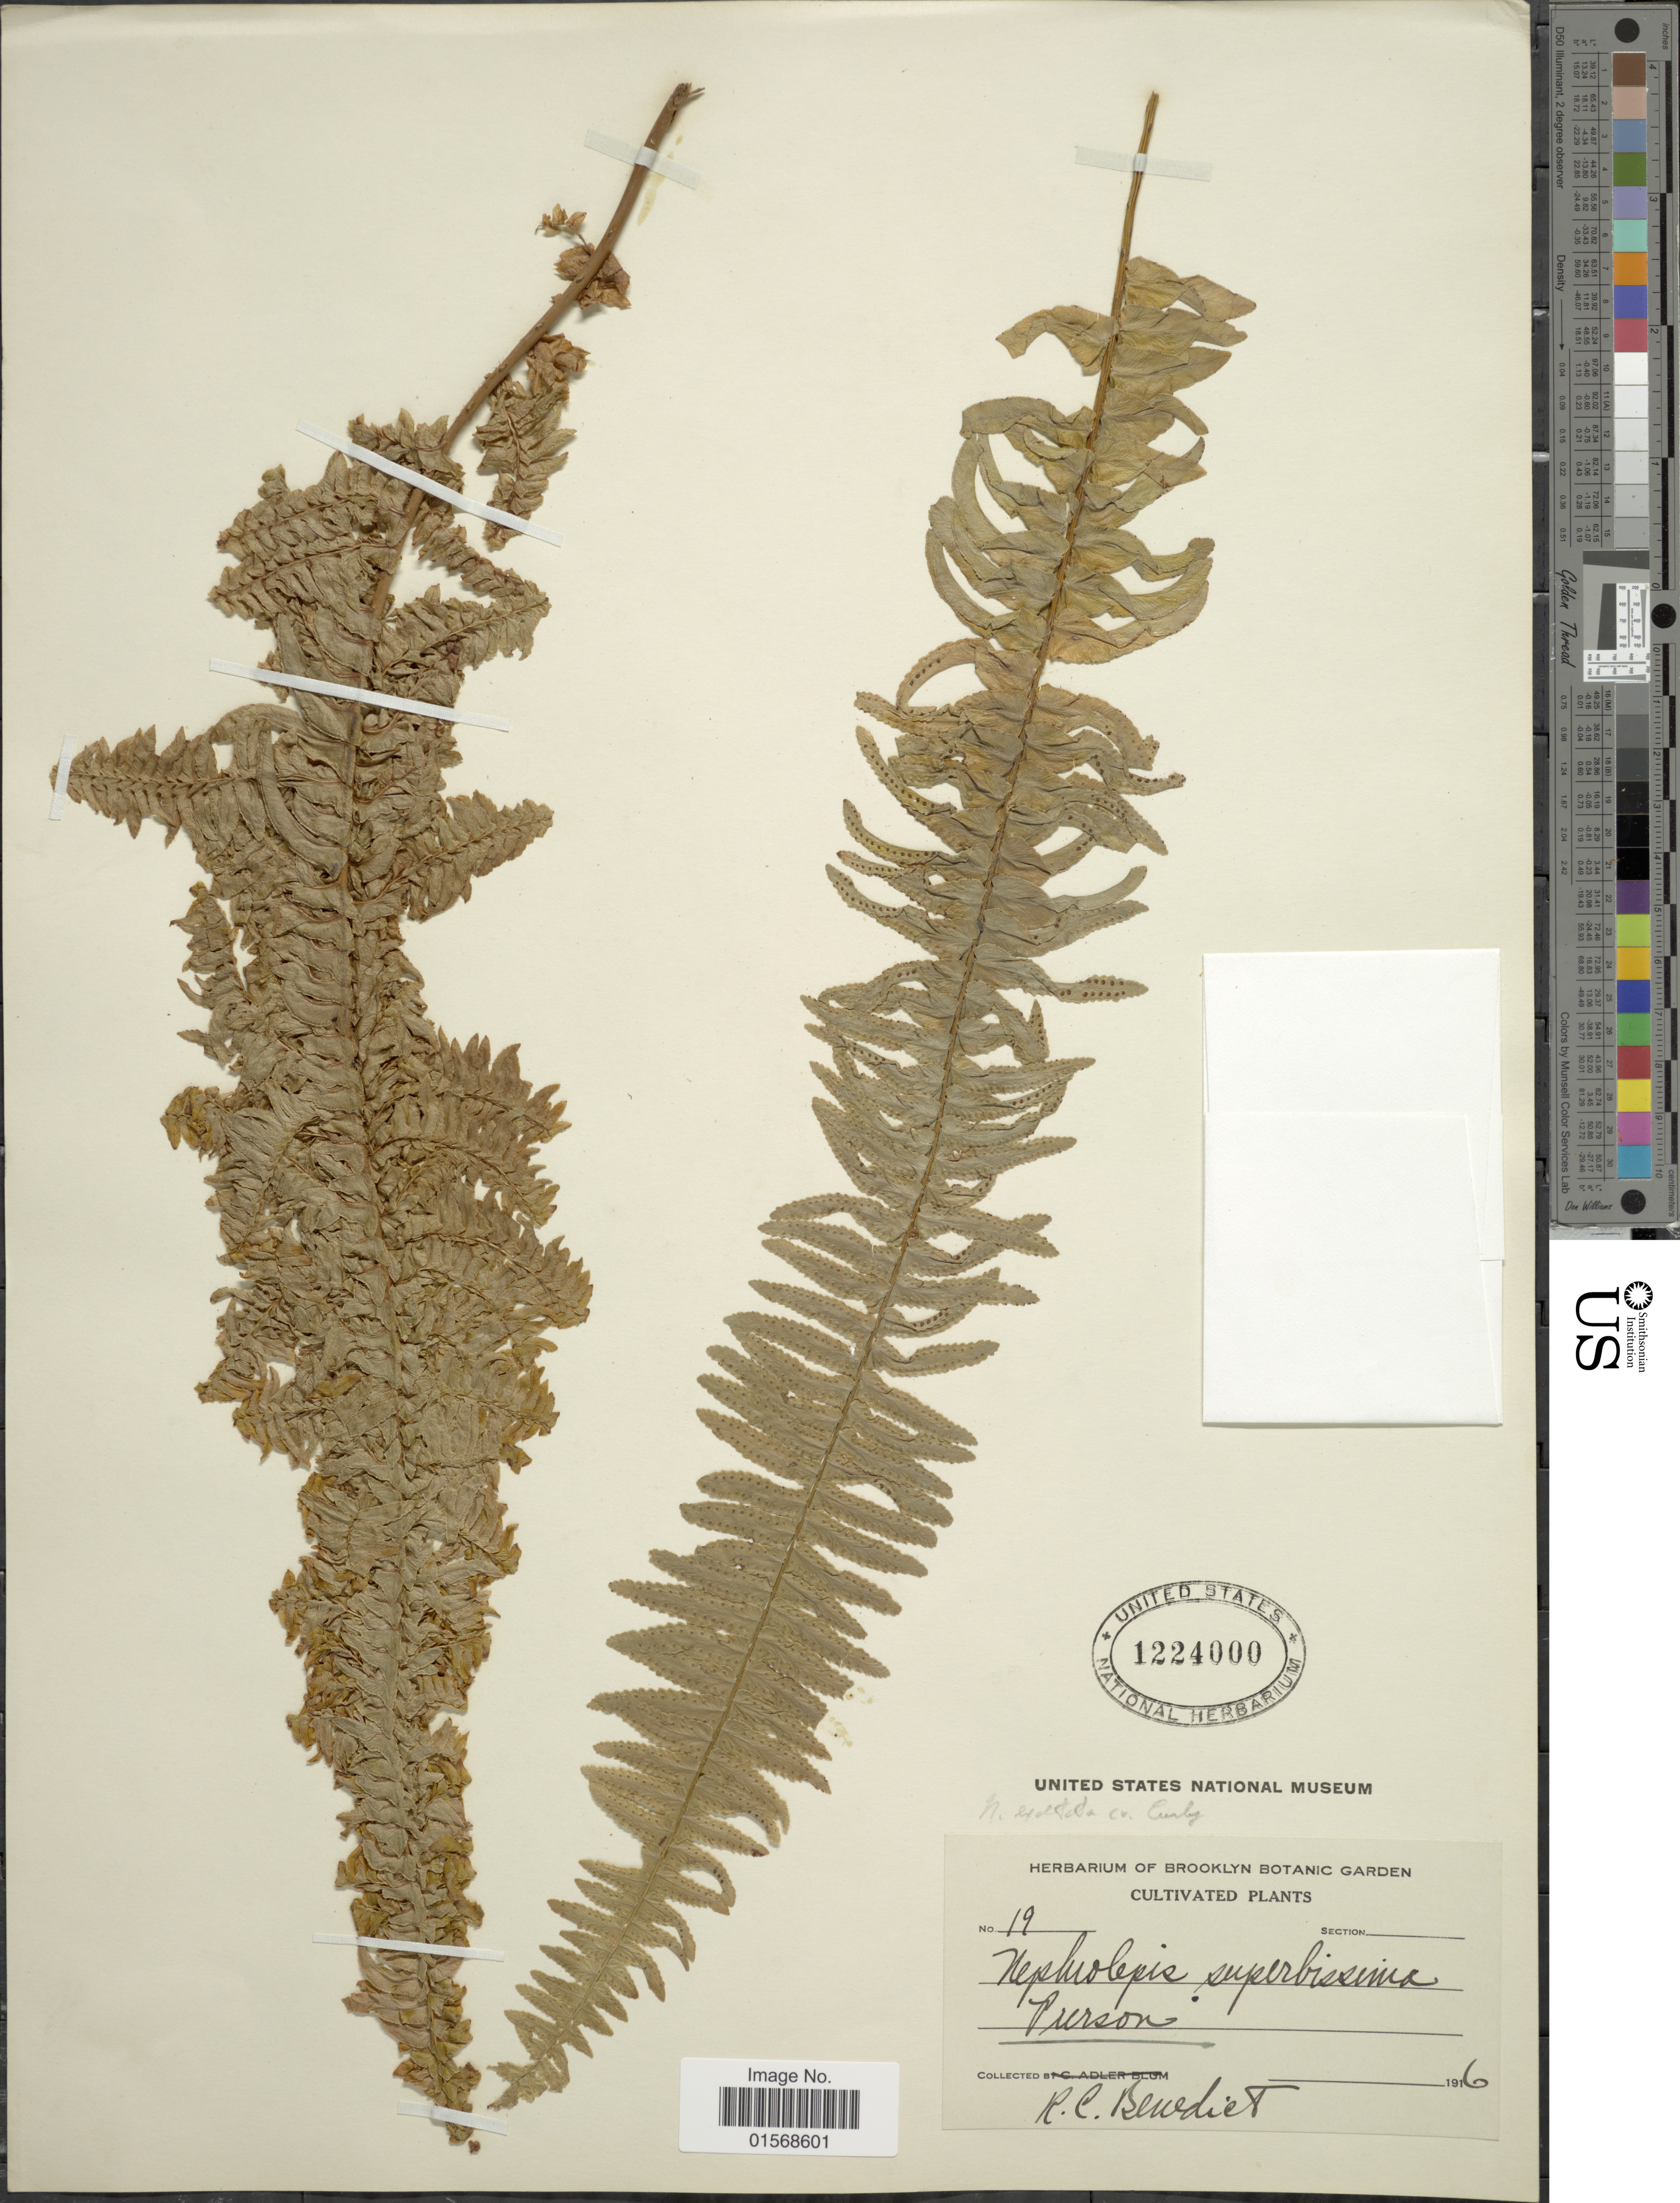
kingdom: Plantae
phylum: Tracheophyta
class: Polypodiopsida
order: Polypodiales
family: Nephrolepidaceae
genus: Nephrolepis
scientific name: Nephrolepis 'Curly'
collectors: R. C. Benedict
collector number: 19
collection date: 1916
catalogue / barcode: US 1224000